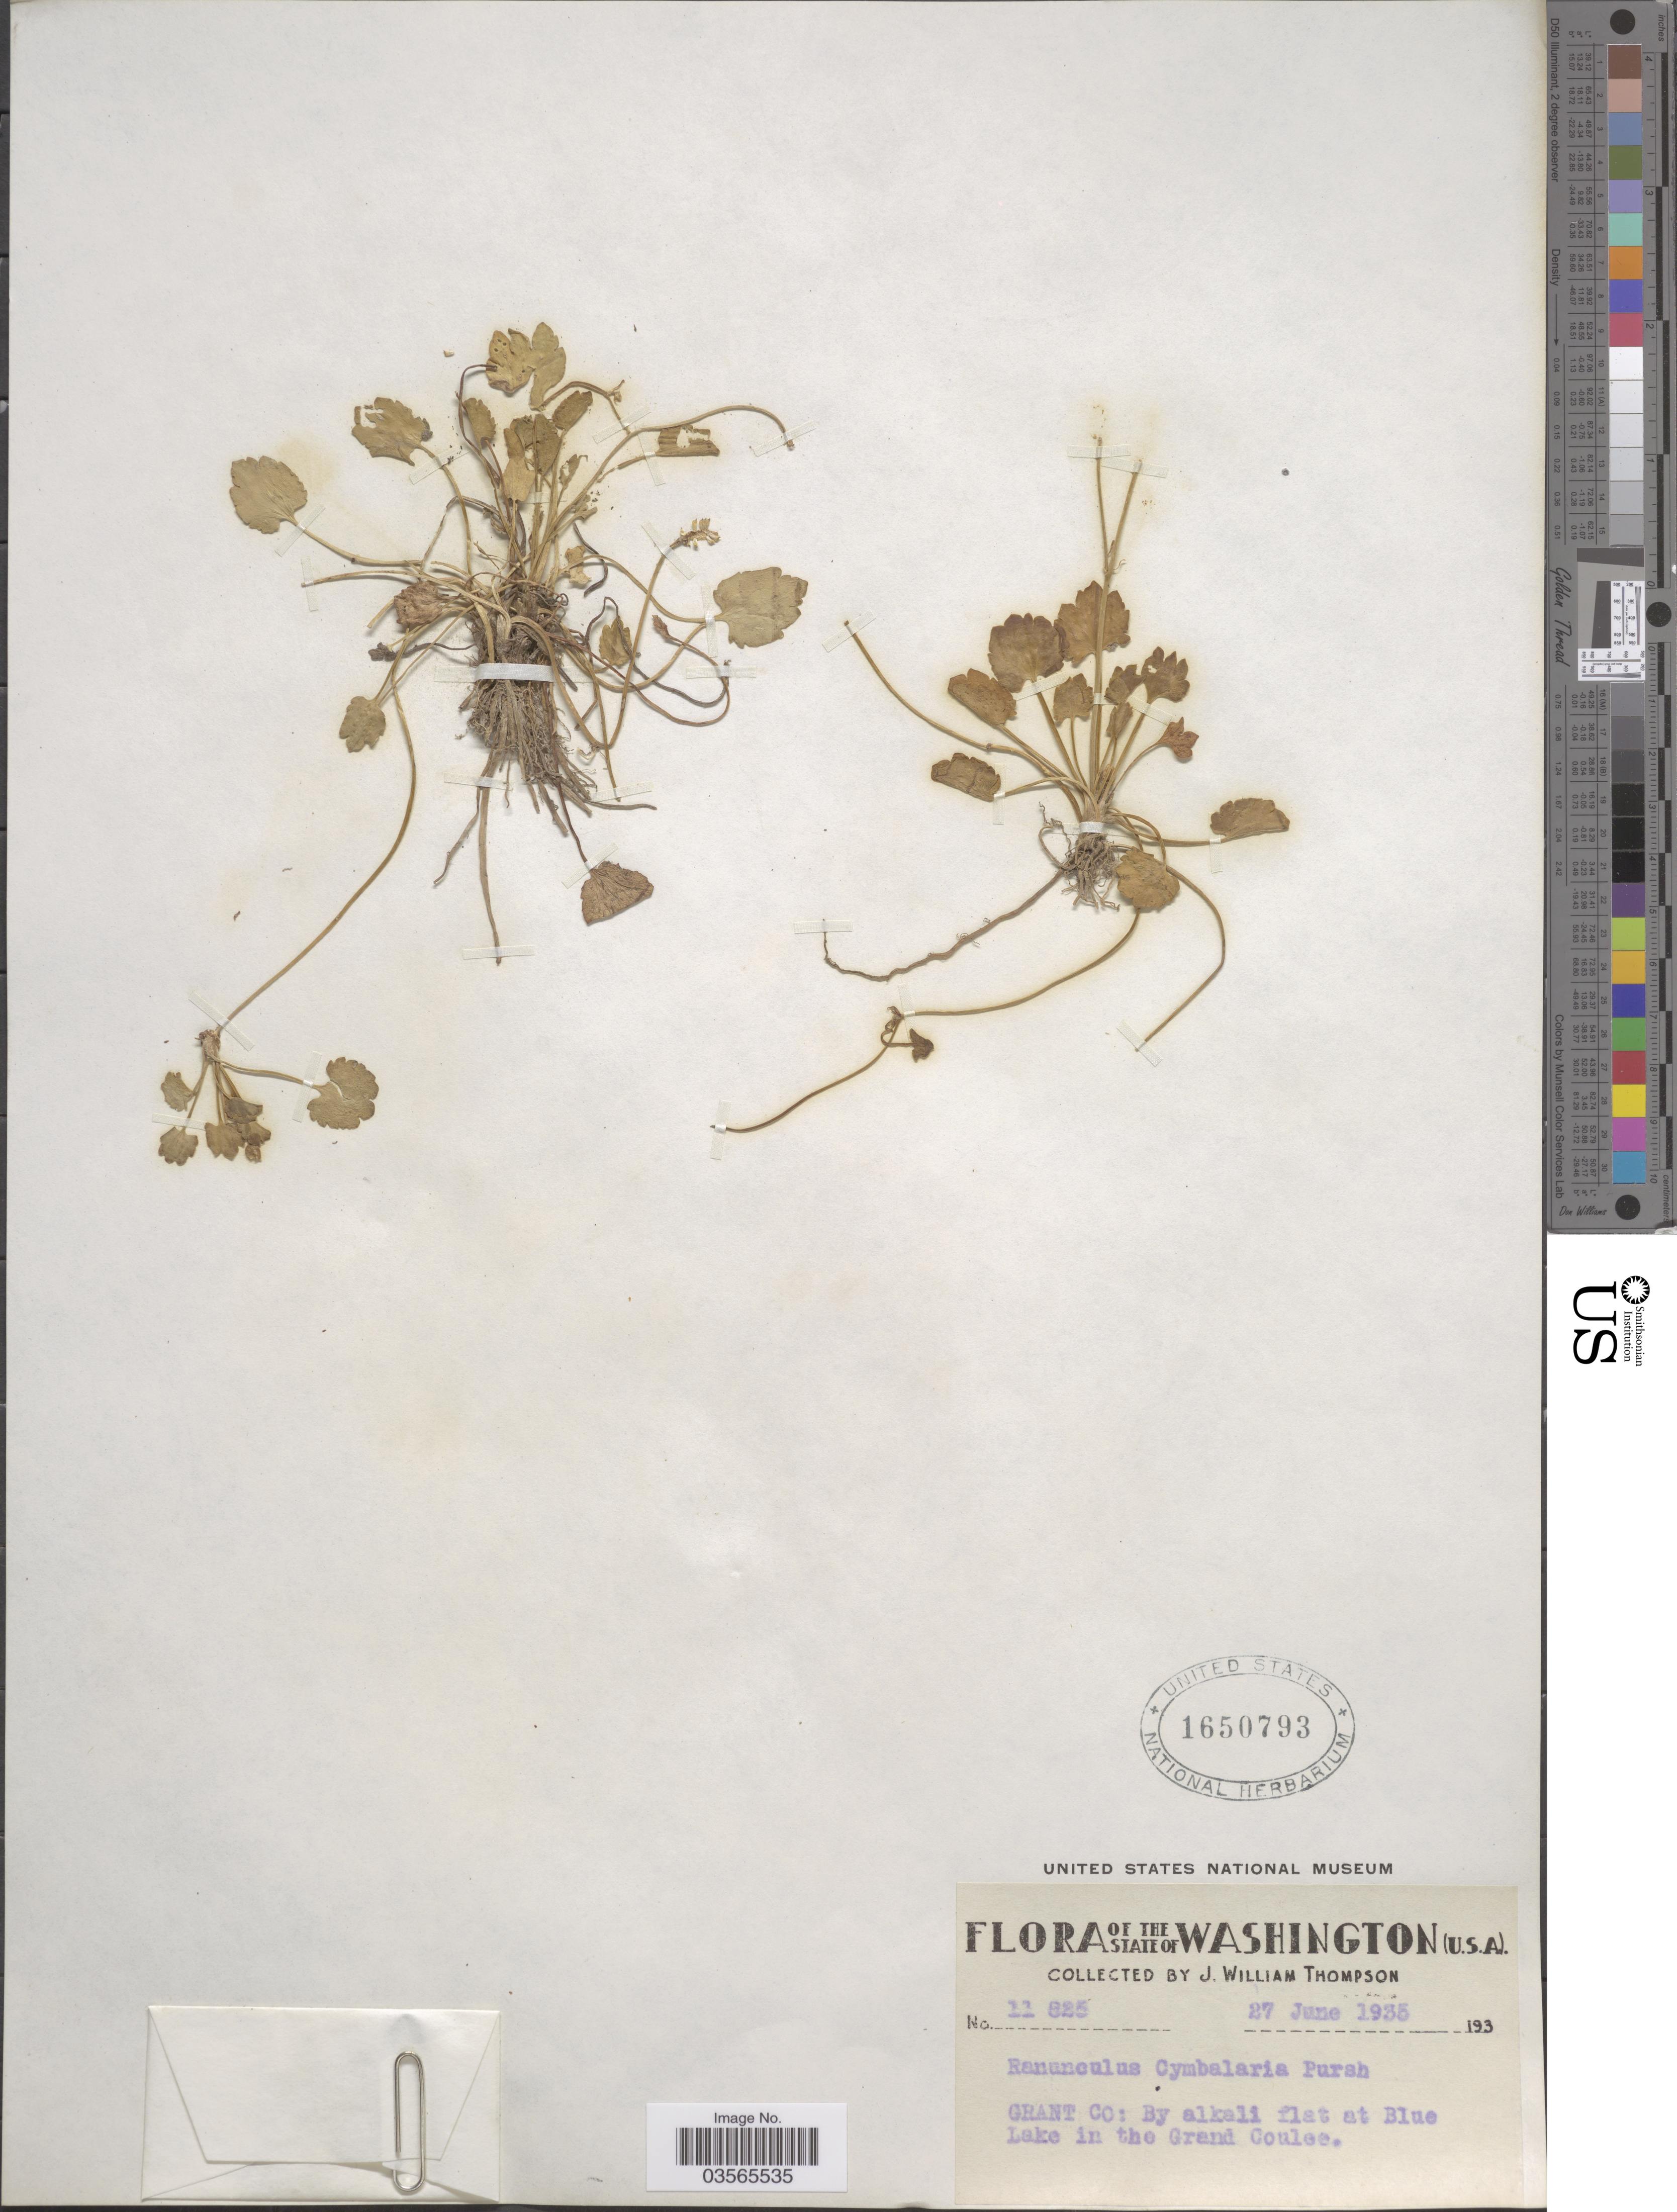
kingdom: Plantae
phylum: Tracheophyta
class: Magnoliopsida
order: Ranunculales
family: Ranunculaceae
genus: Halerpestes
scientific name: Halerpestes cymbalaria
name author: (Pursh) Greene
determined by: Strong, M. T., (US), Smithsonian Institution - National Museum of Natural History (UNITED STATES)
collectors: J. W. Thompson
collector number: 11625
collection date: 1935-06-27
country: United States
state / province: Washington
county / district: Grant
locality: Grant Co: By alkali flat at Blue Lake in the Grand Coulee.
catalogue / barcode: US 1650793